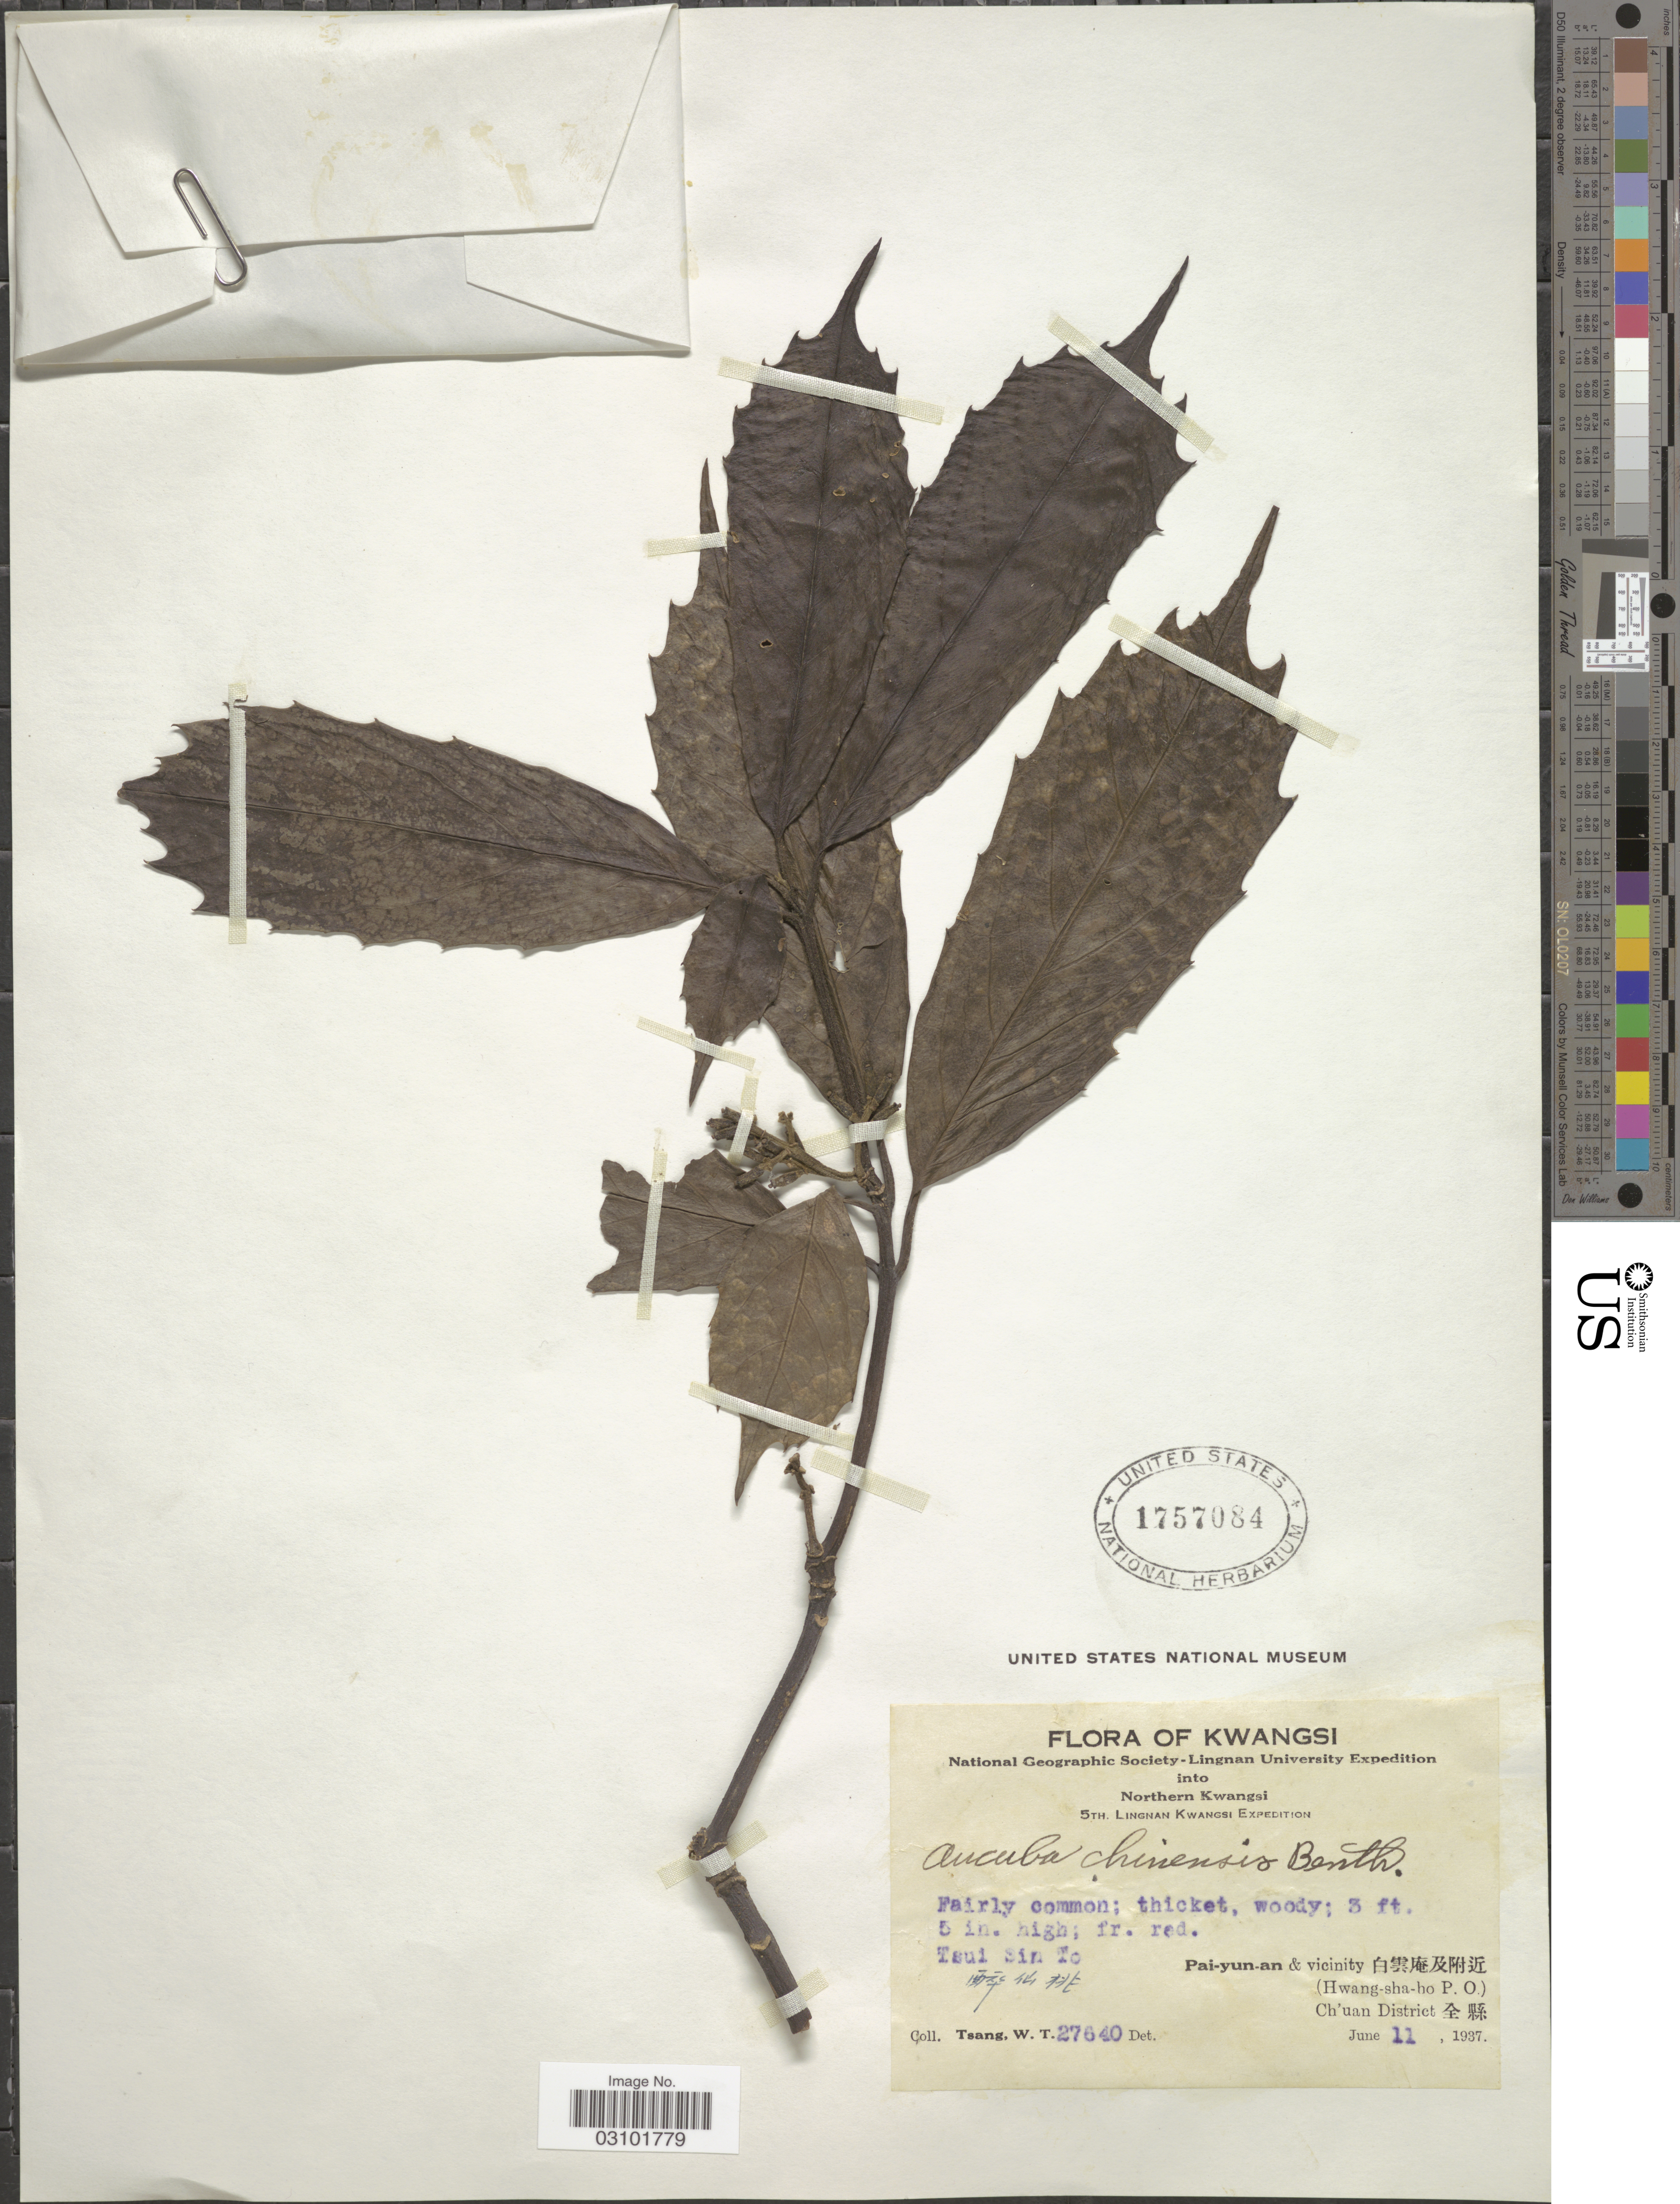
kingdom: Plantae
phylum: Tracheophyta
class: Magnoliopsida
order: Garryales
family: Garryaceae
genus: Aucuba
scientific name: Aucuba chinensis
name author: Benth.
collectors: W. T. Tsang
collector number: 27640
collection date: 1937-06-11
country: China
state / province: Guangxi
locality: Northern Kwangsi. Tsui Sin To. Pai-yun-an & vicinity. (Hwang-sha-ho P. O.). Ch'uan District.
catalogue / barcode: US 1757084